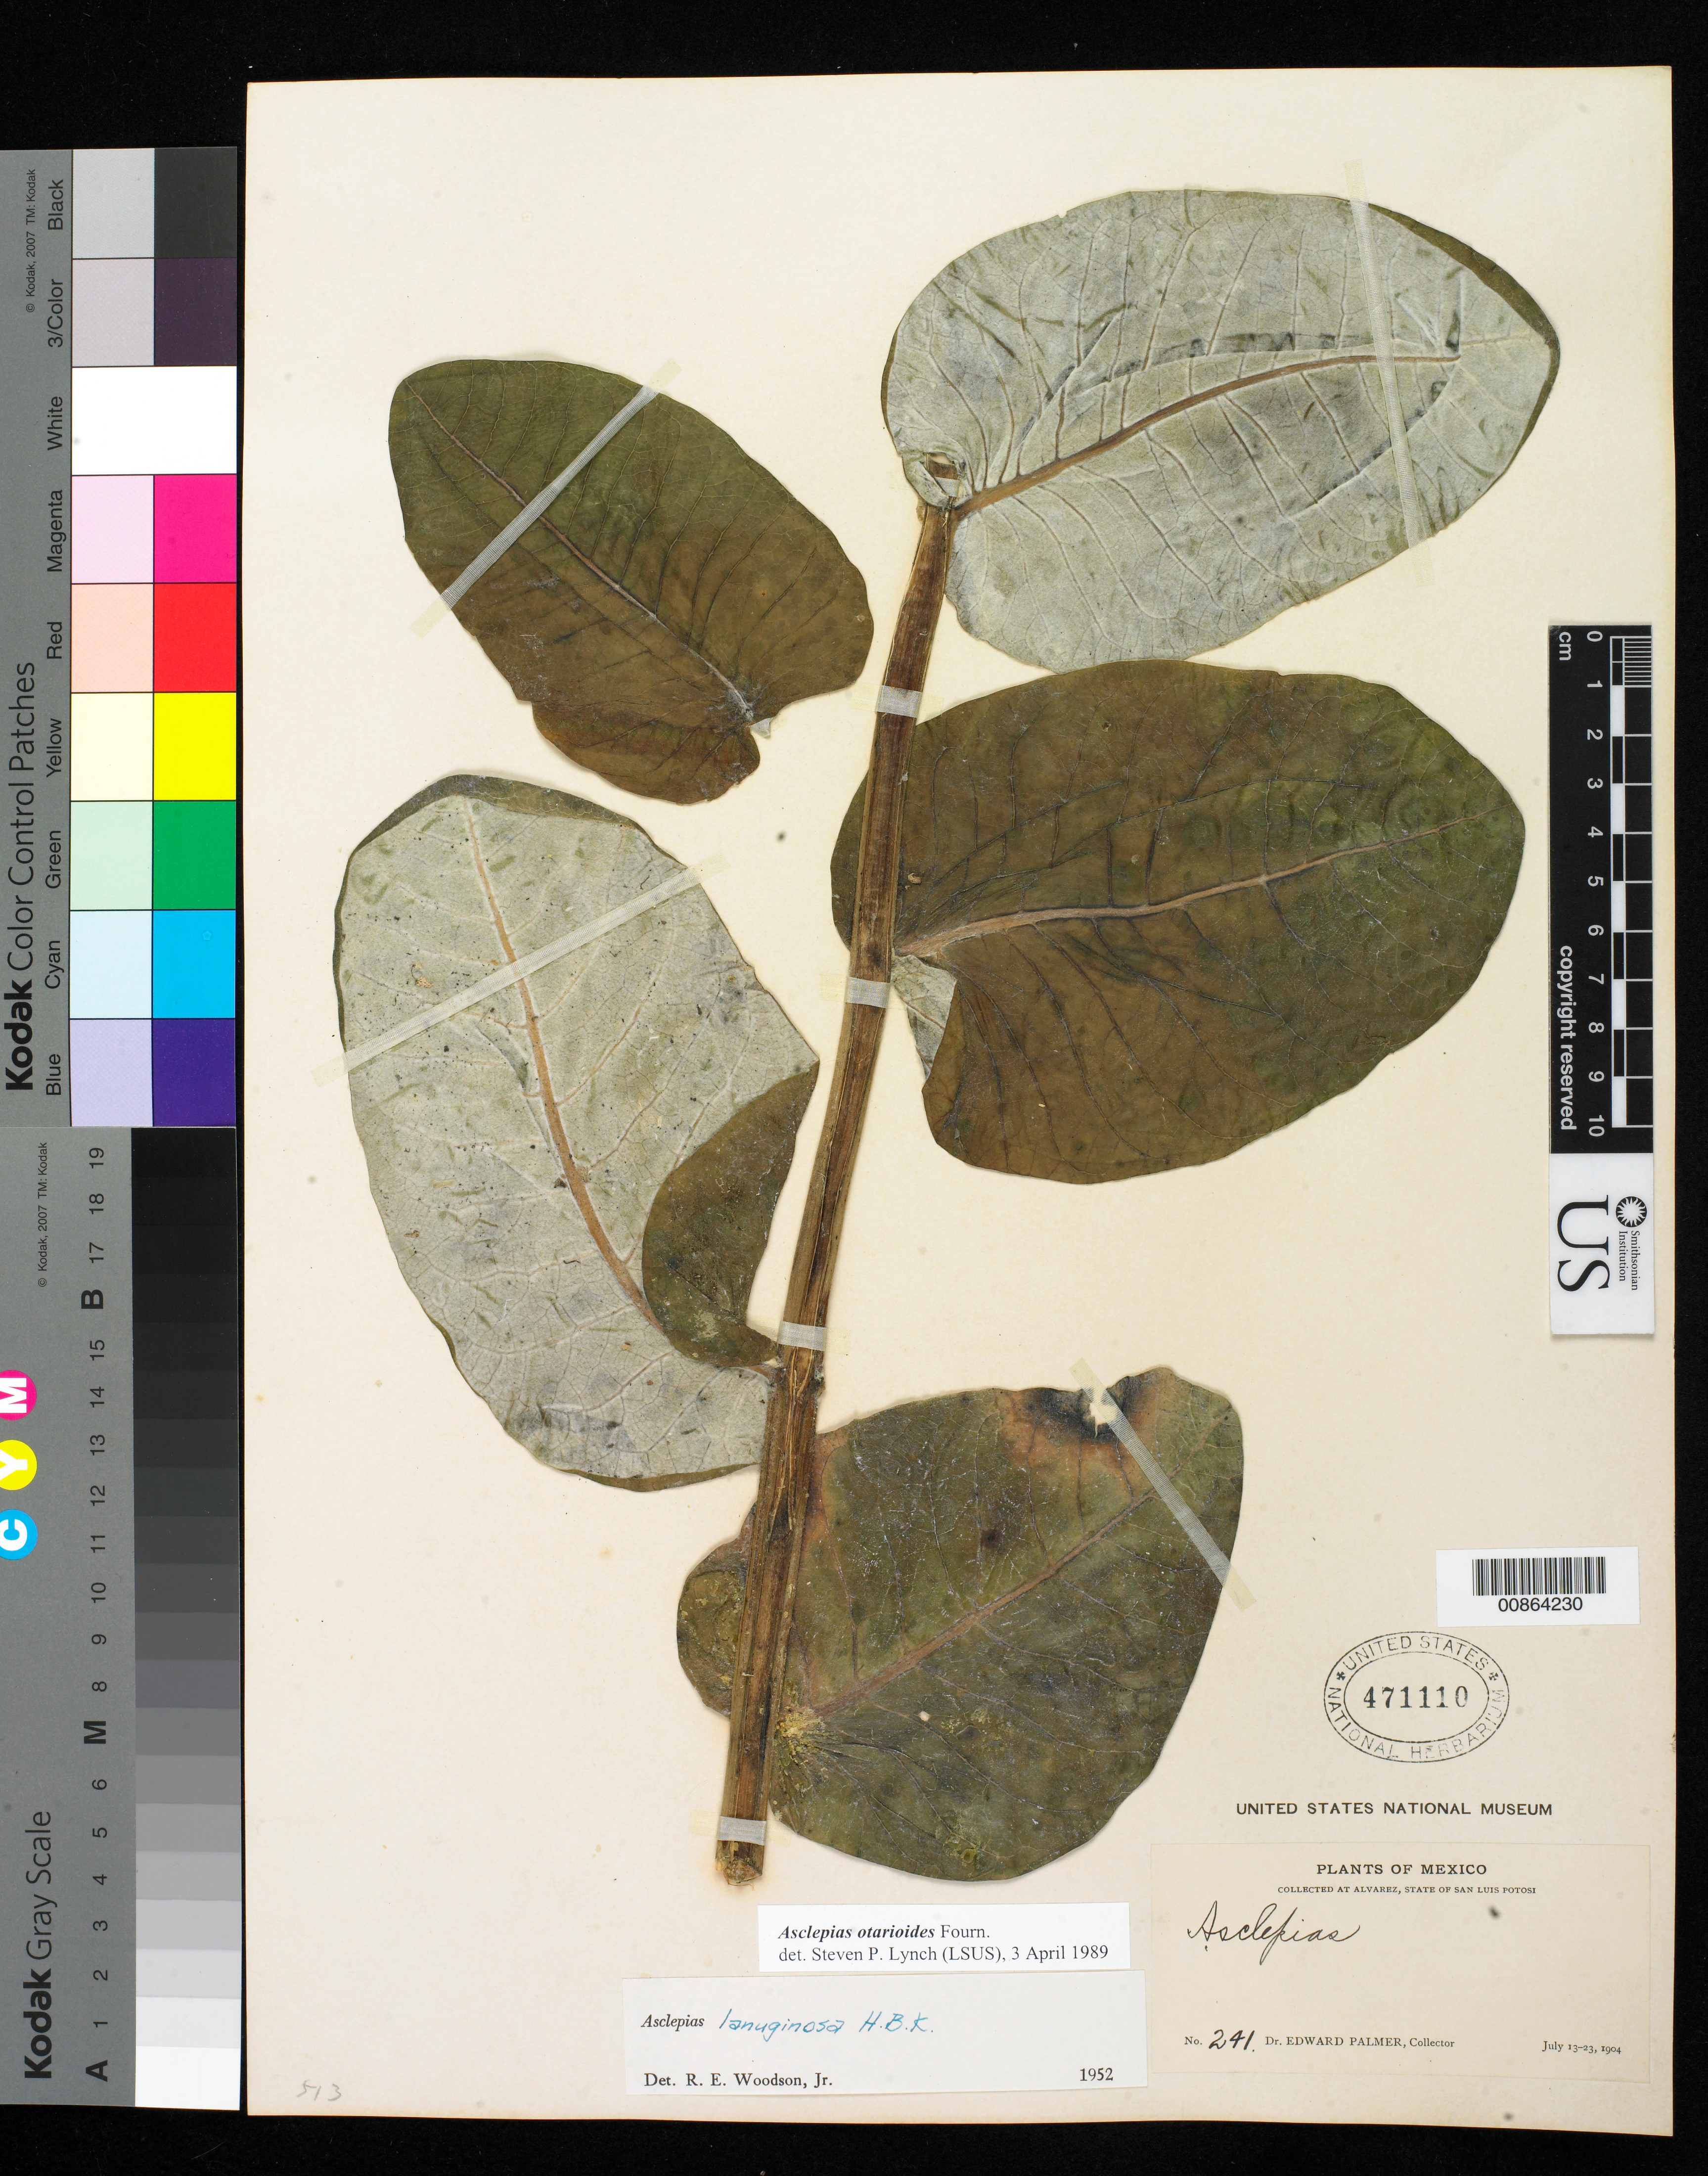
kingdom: Plantae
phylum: Tracheophyta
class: Magnoliopsida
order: Gentianales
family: Apocynaceae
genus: Asclepias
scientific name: Asclepias otarioides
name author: E. Fourn.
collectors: E. Palmer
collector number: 241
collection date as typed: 13 Jul 1904 to 23 Jul 1904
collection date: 1904-07-13/1904-07-23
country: Mexico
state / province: San Luis Potosí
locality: Alvarez, San Luis Potosí.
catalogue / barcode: US 471110